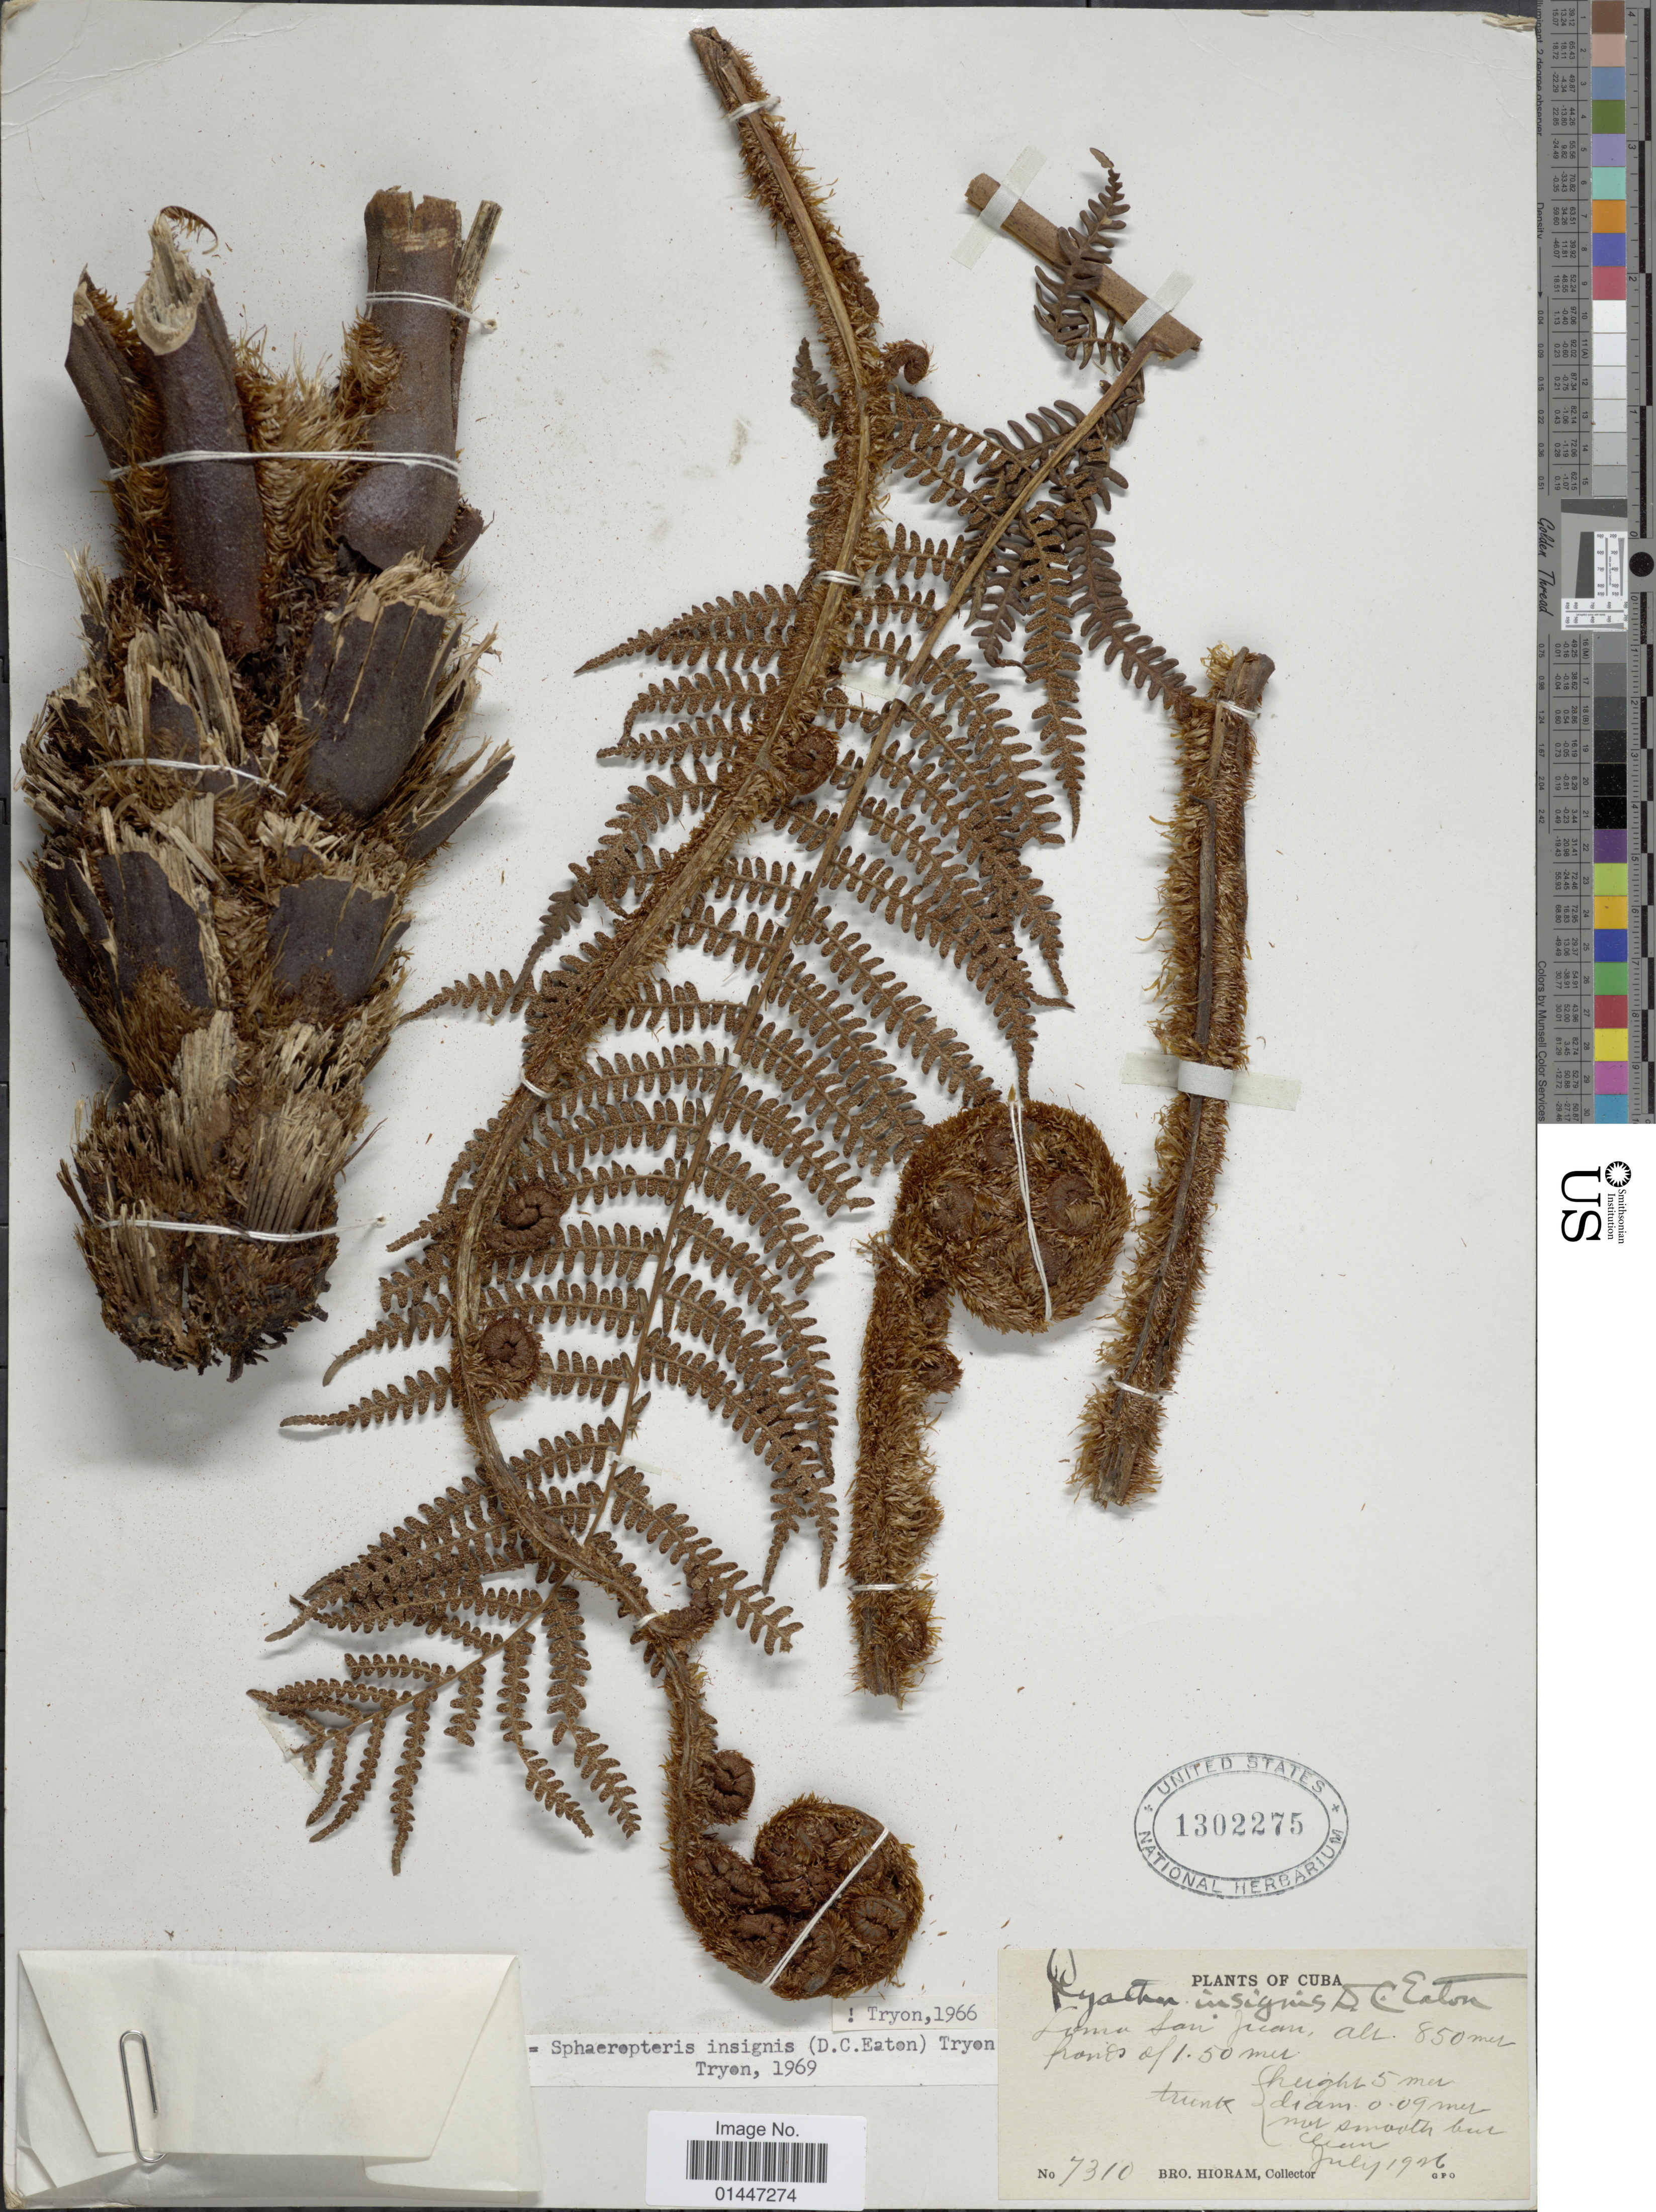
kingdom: Plantae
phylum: Tracheophyta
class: Polypodiopsida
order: Cyatheales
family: Cyatheaceae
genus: Sphaeropteris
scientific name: Sphaeropteris insignis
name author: (Eaton) R.M. Tryon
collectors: Bro. Hioram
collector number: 7310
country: Cuba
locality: Loma San Juan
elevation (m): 850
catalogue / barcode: US 1302275